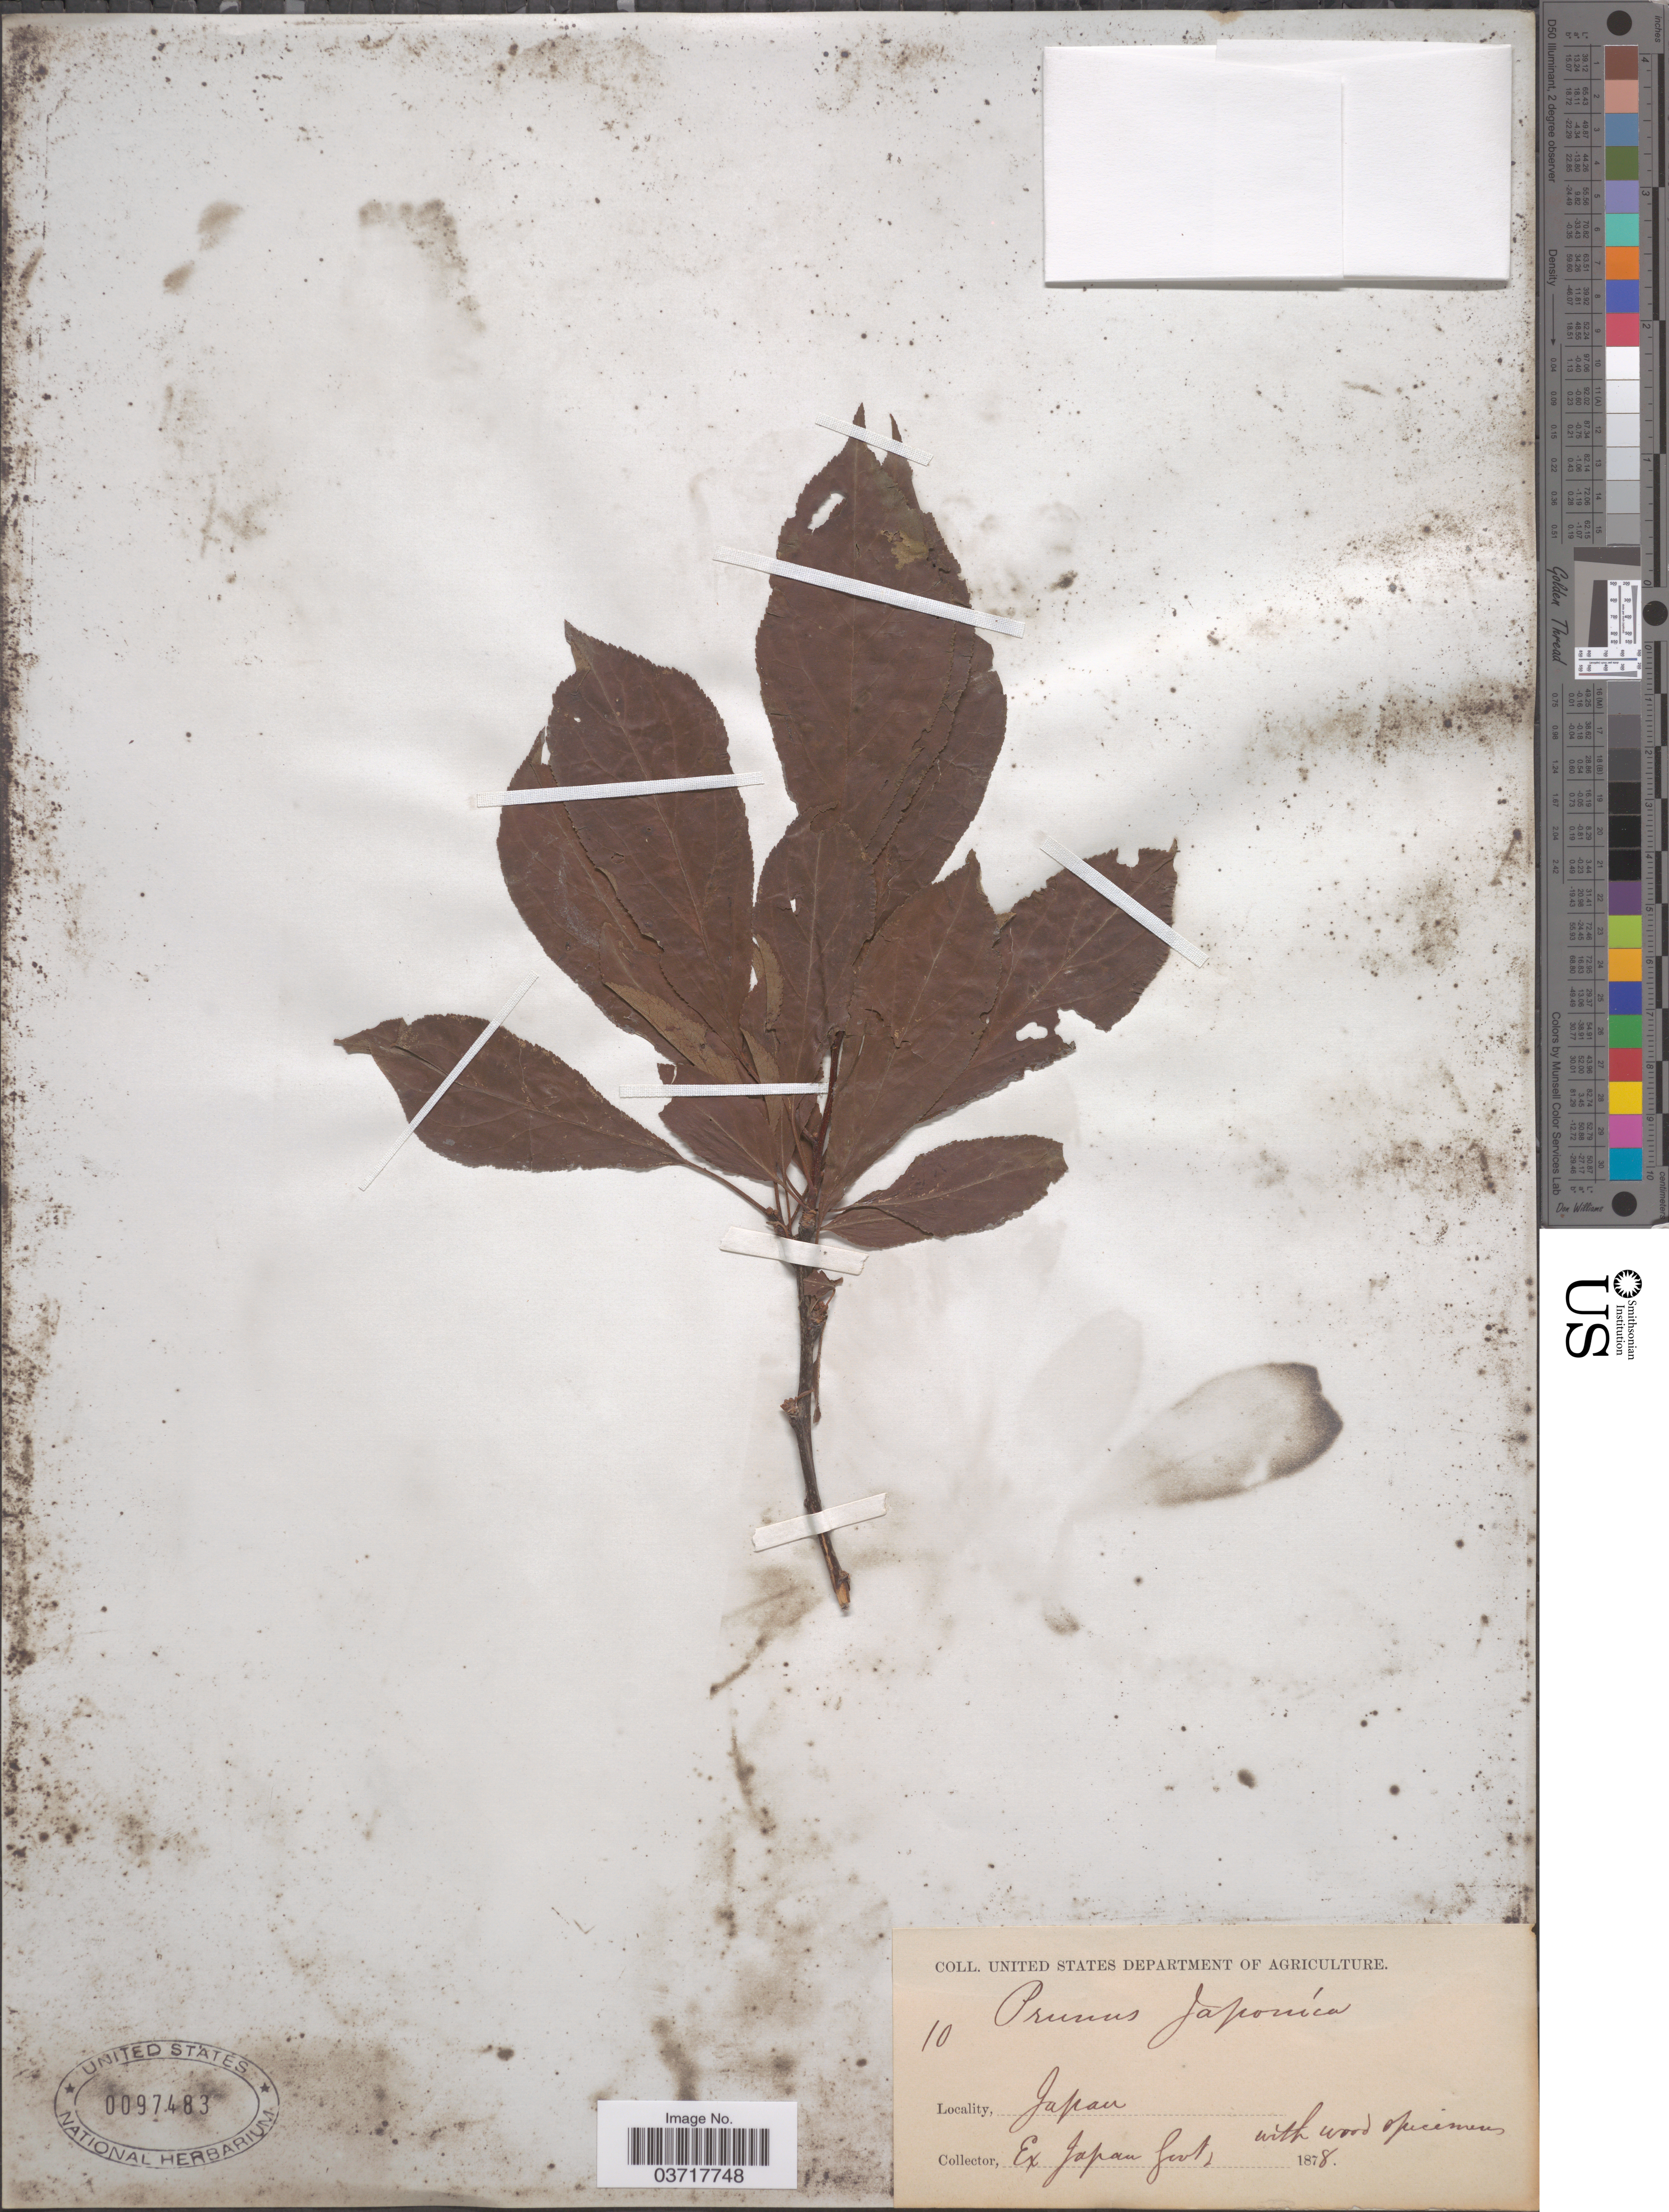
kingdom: Plantae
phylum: Tracheophyta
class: Magnoliopsida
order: Rosales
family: Rosaceae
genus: Prunus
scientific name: Prunus japonica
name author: Thunb.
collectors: ex herb. U. S. Department of Agriculture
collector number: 10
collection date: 1878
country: Japan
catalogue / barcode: US 97483